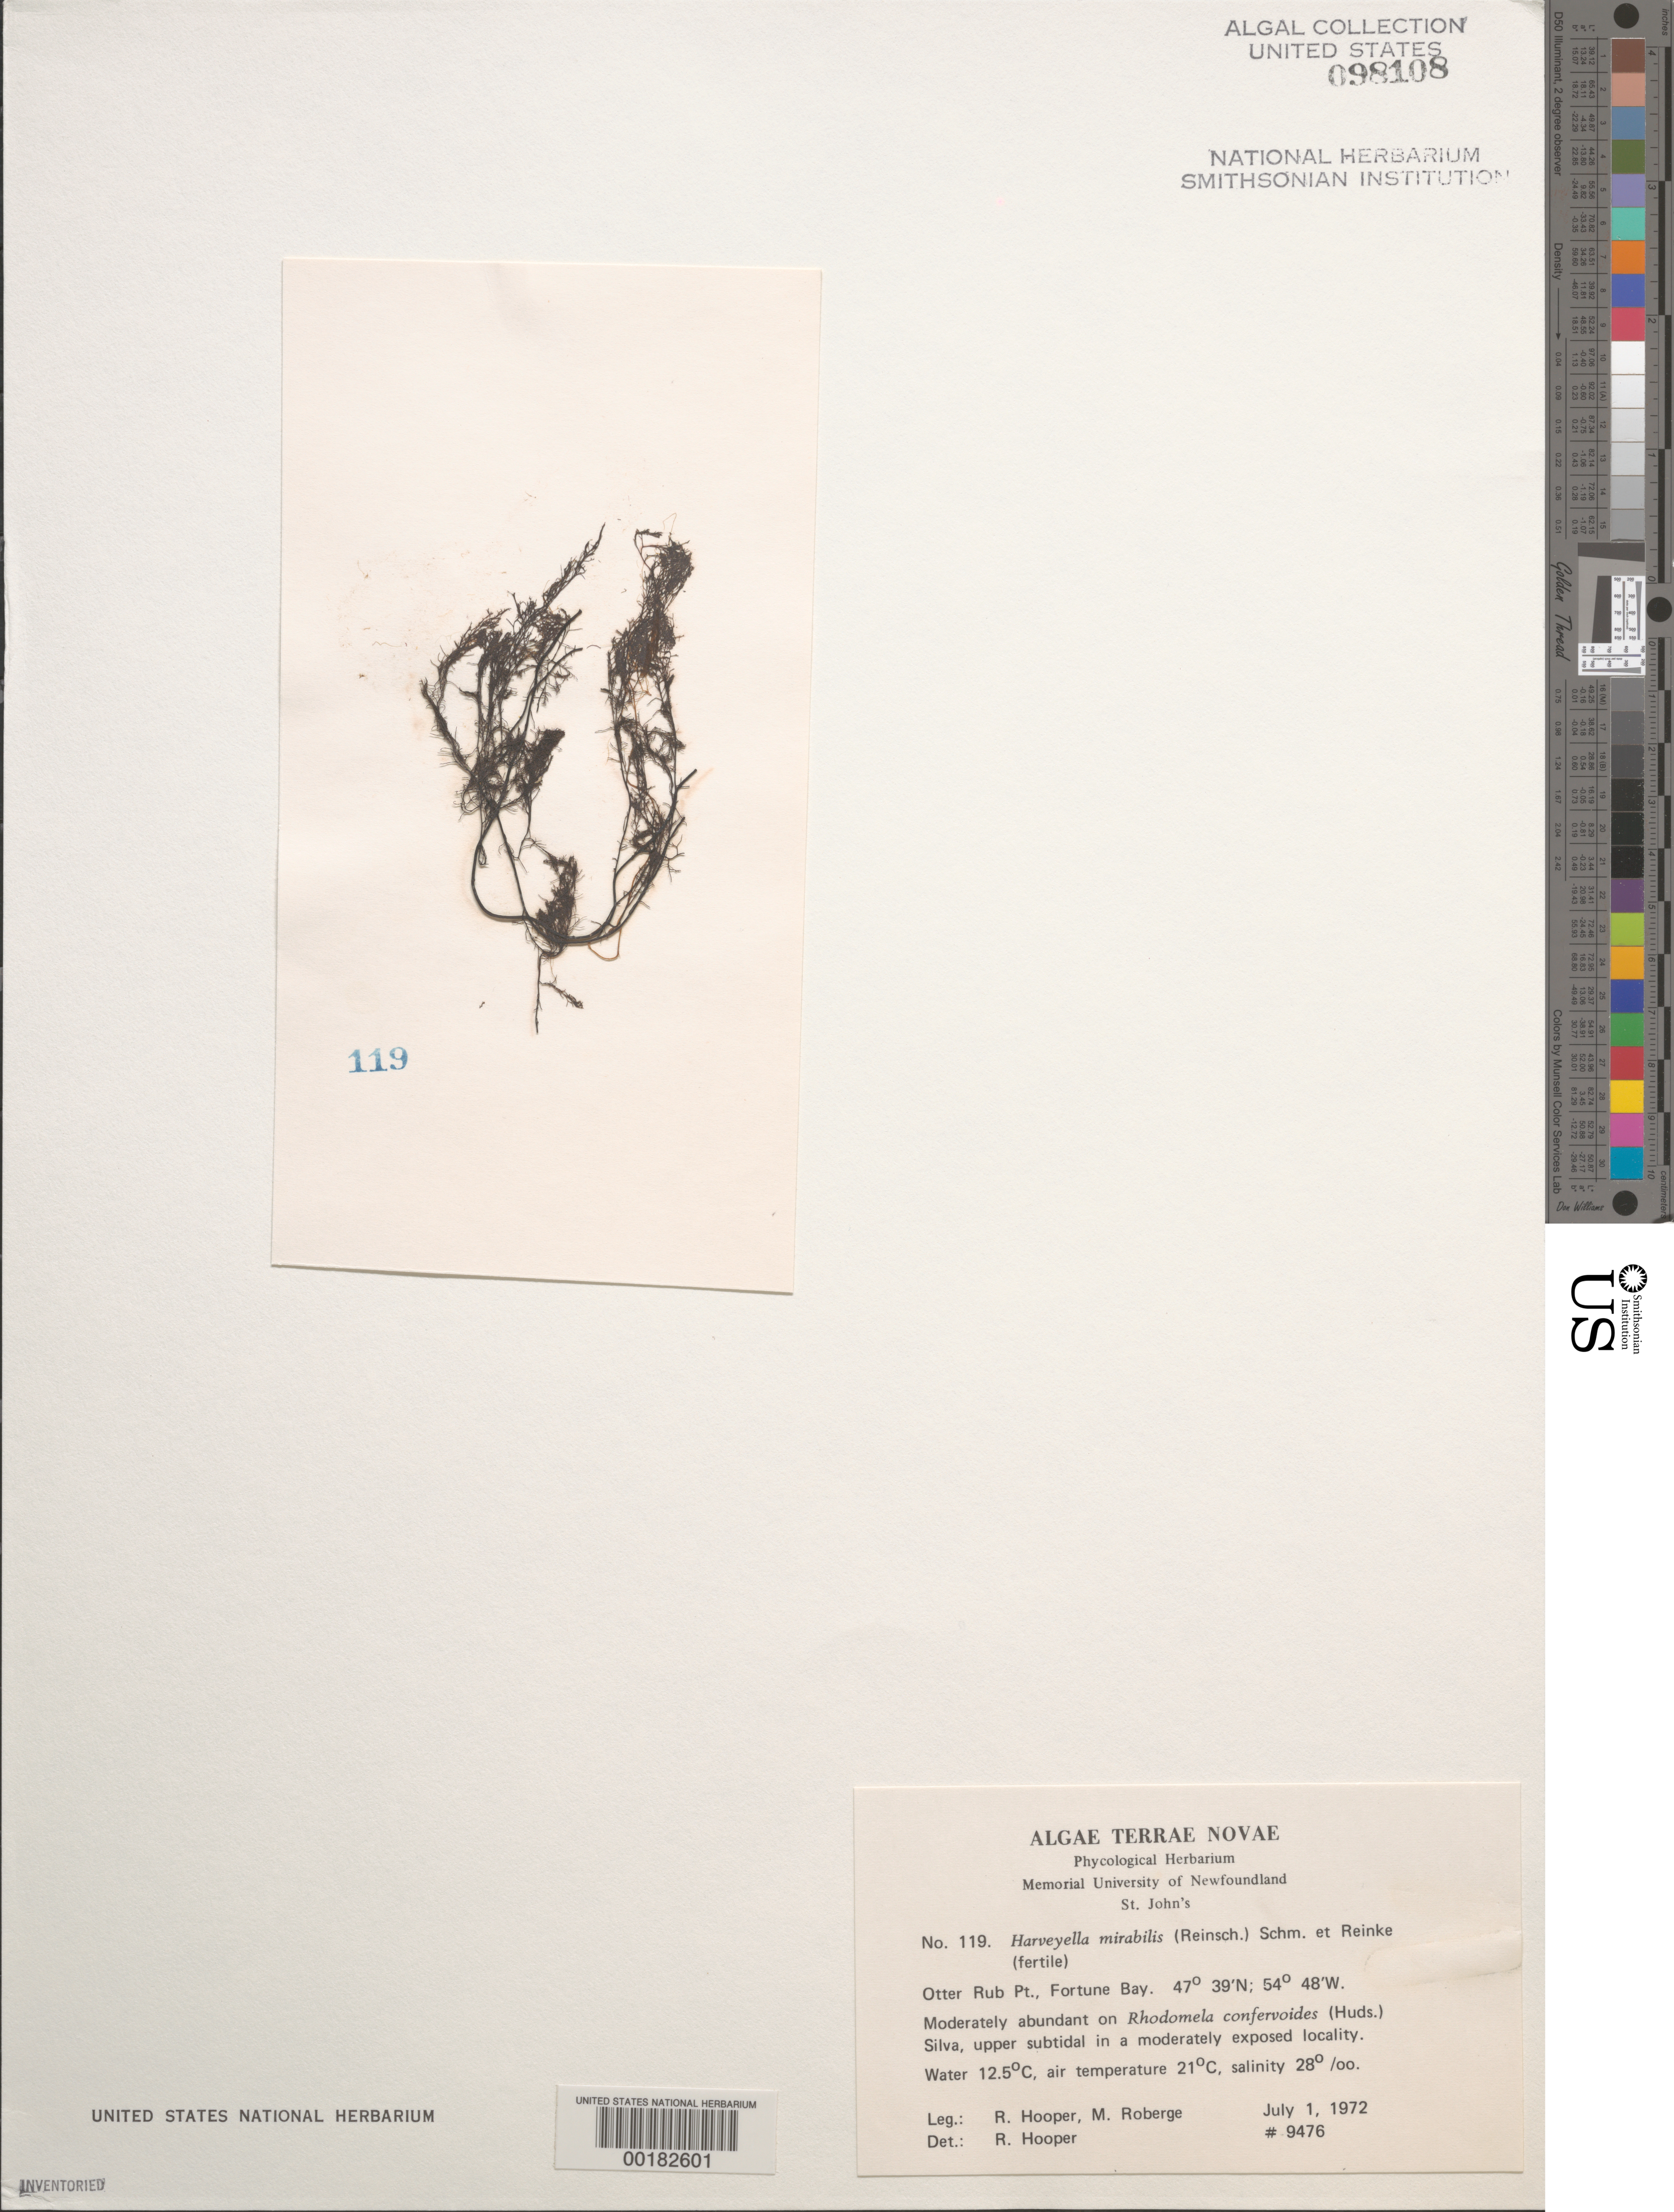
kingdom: Plantae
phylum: Rhodophyta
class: Florideophyceae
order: Ceramiales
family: Rhodomelaceae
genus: Harveyella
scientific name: Harveyella mirabilis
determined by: Hooper, R. G.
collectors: R. G. Hooper & M. Roberge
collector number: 9476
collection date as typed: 01 Jul 1972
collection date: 1972-07-01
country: Canada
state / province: Newfoundland and Labrador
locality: Otter Rub Point, Fortune Bay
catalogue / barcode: US 98108